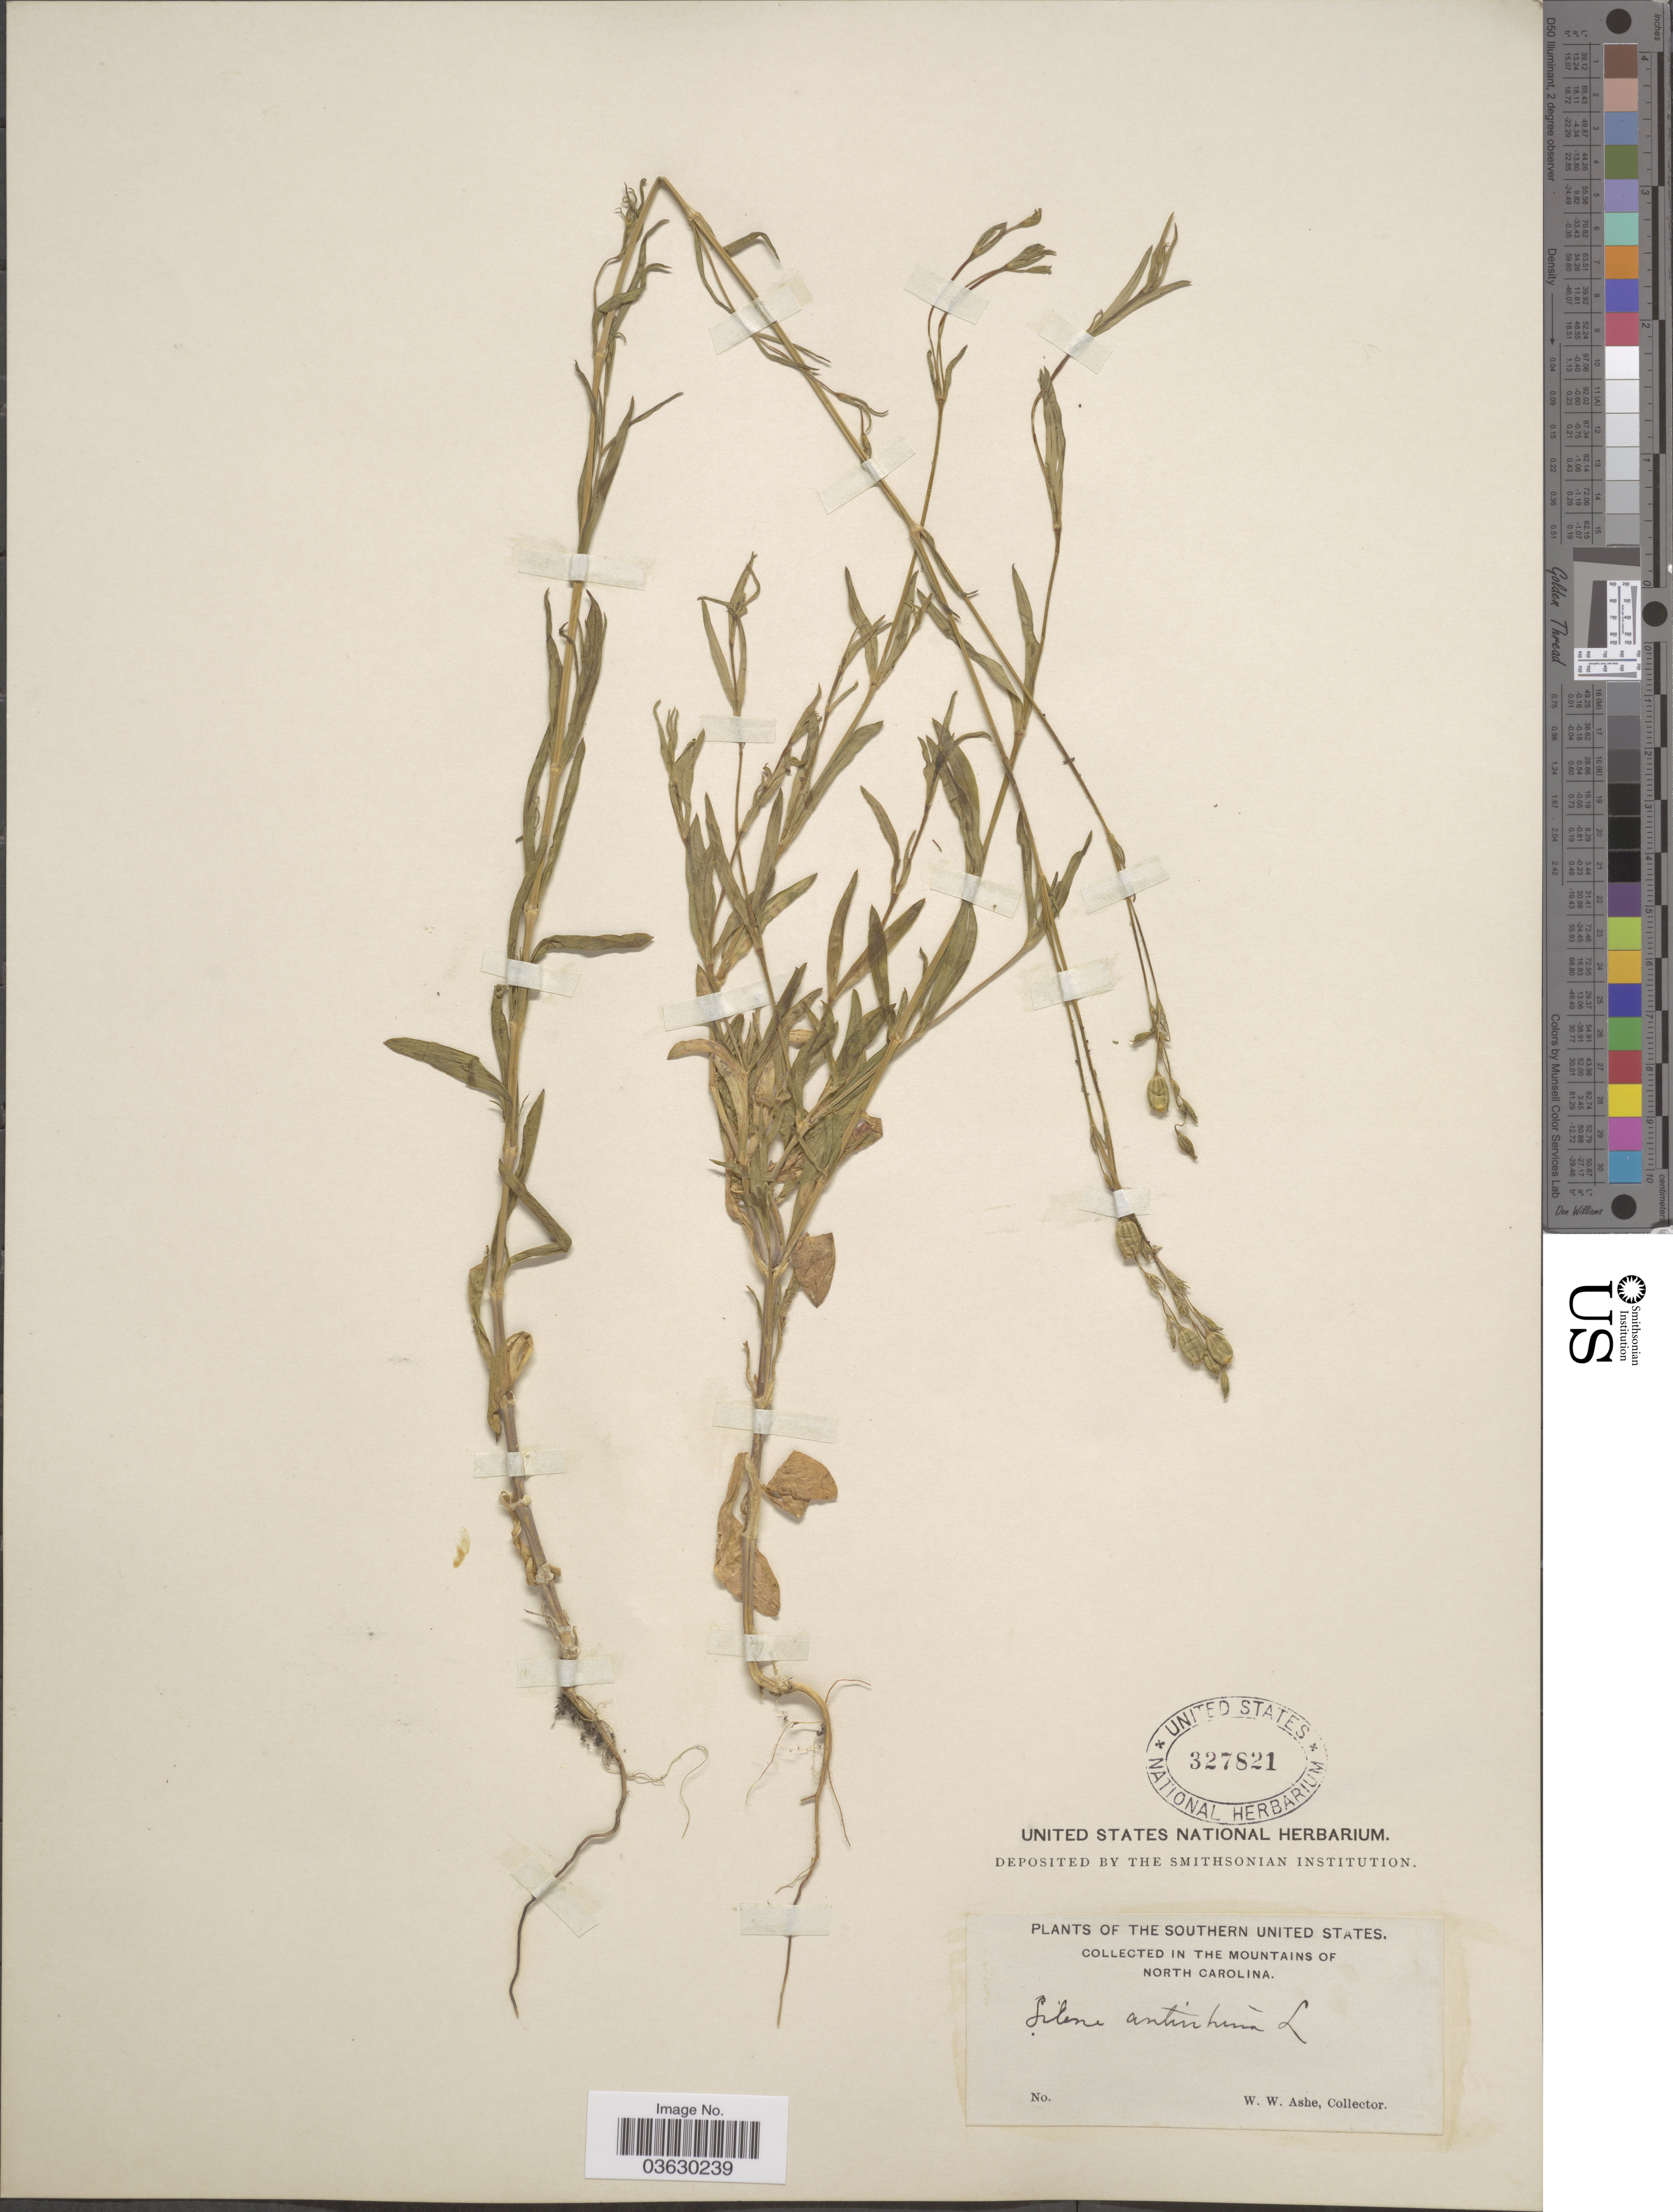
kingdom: Plantae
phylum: Tracheophyta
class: Magnoliopsida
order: Caryophyllales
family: Caryophyllaceae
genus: Silene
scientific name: Silene antirrhina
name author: L.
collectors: W. W. Ashe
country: United States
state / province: North Carolina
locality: The Southern United States. In the mountains of North Carolina.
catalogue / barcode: US 327821